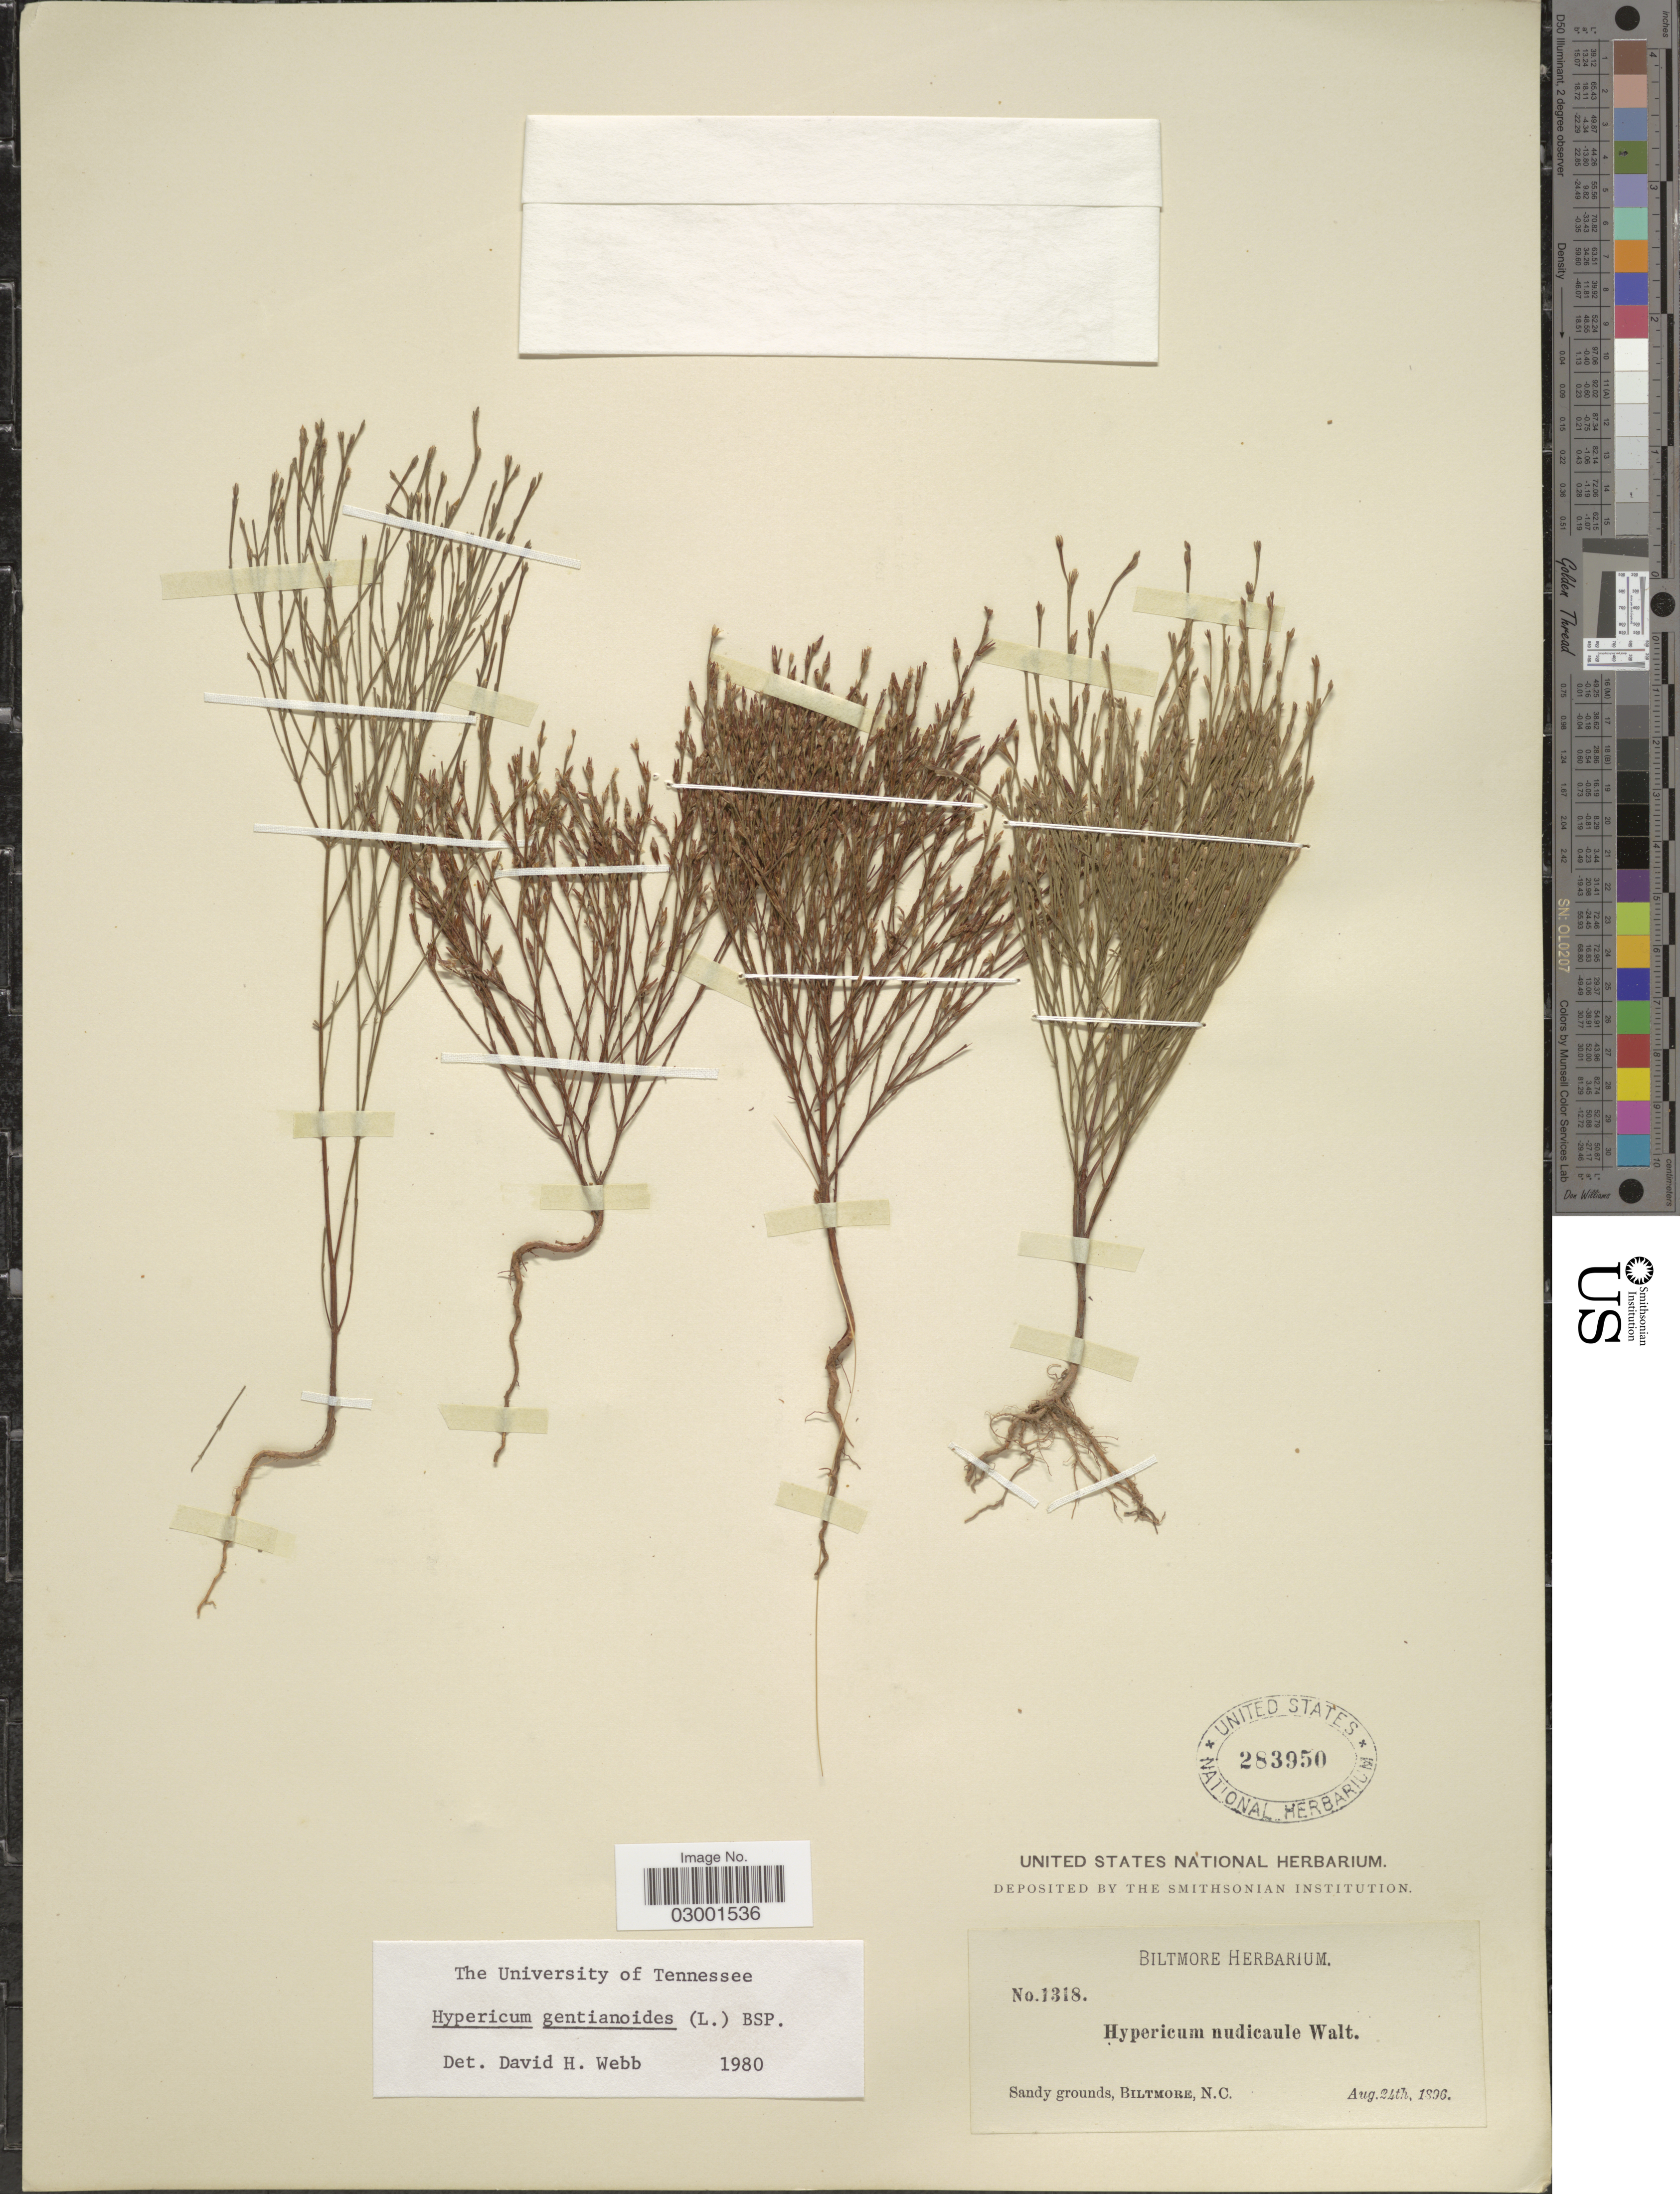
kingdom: Plantae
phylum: Tracheophyta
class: Magnoliopsida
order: Malpighiales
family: Hypericaceae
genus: Hypericum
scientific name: Hypericum gentianoides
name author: (L.) Britton, Stearns & Poggenb.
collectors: ex herb. Biltmore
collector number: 1318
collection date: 1896-08-24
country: United States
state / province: North Carolina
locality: Biltmore.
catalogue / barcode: US 283950